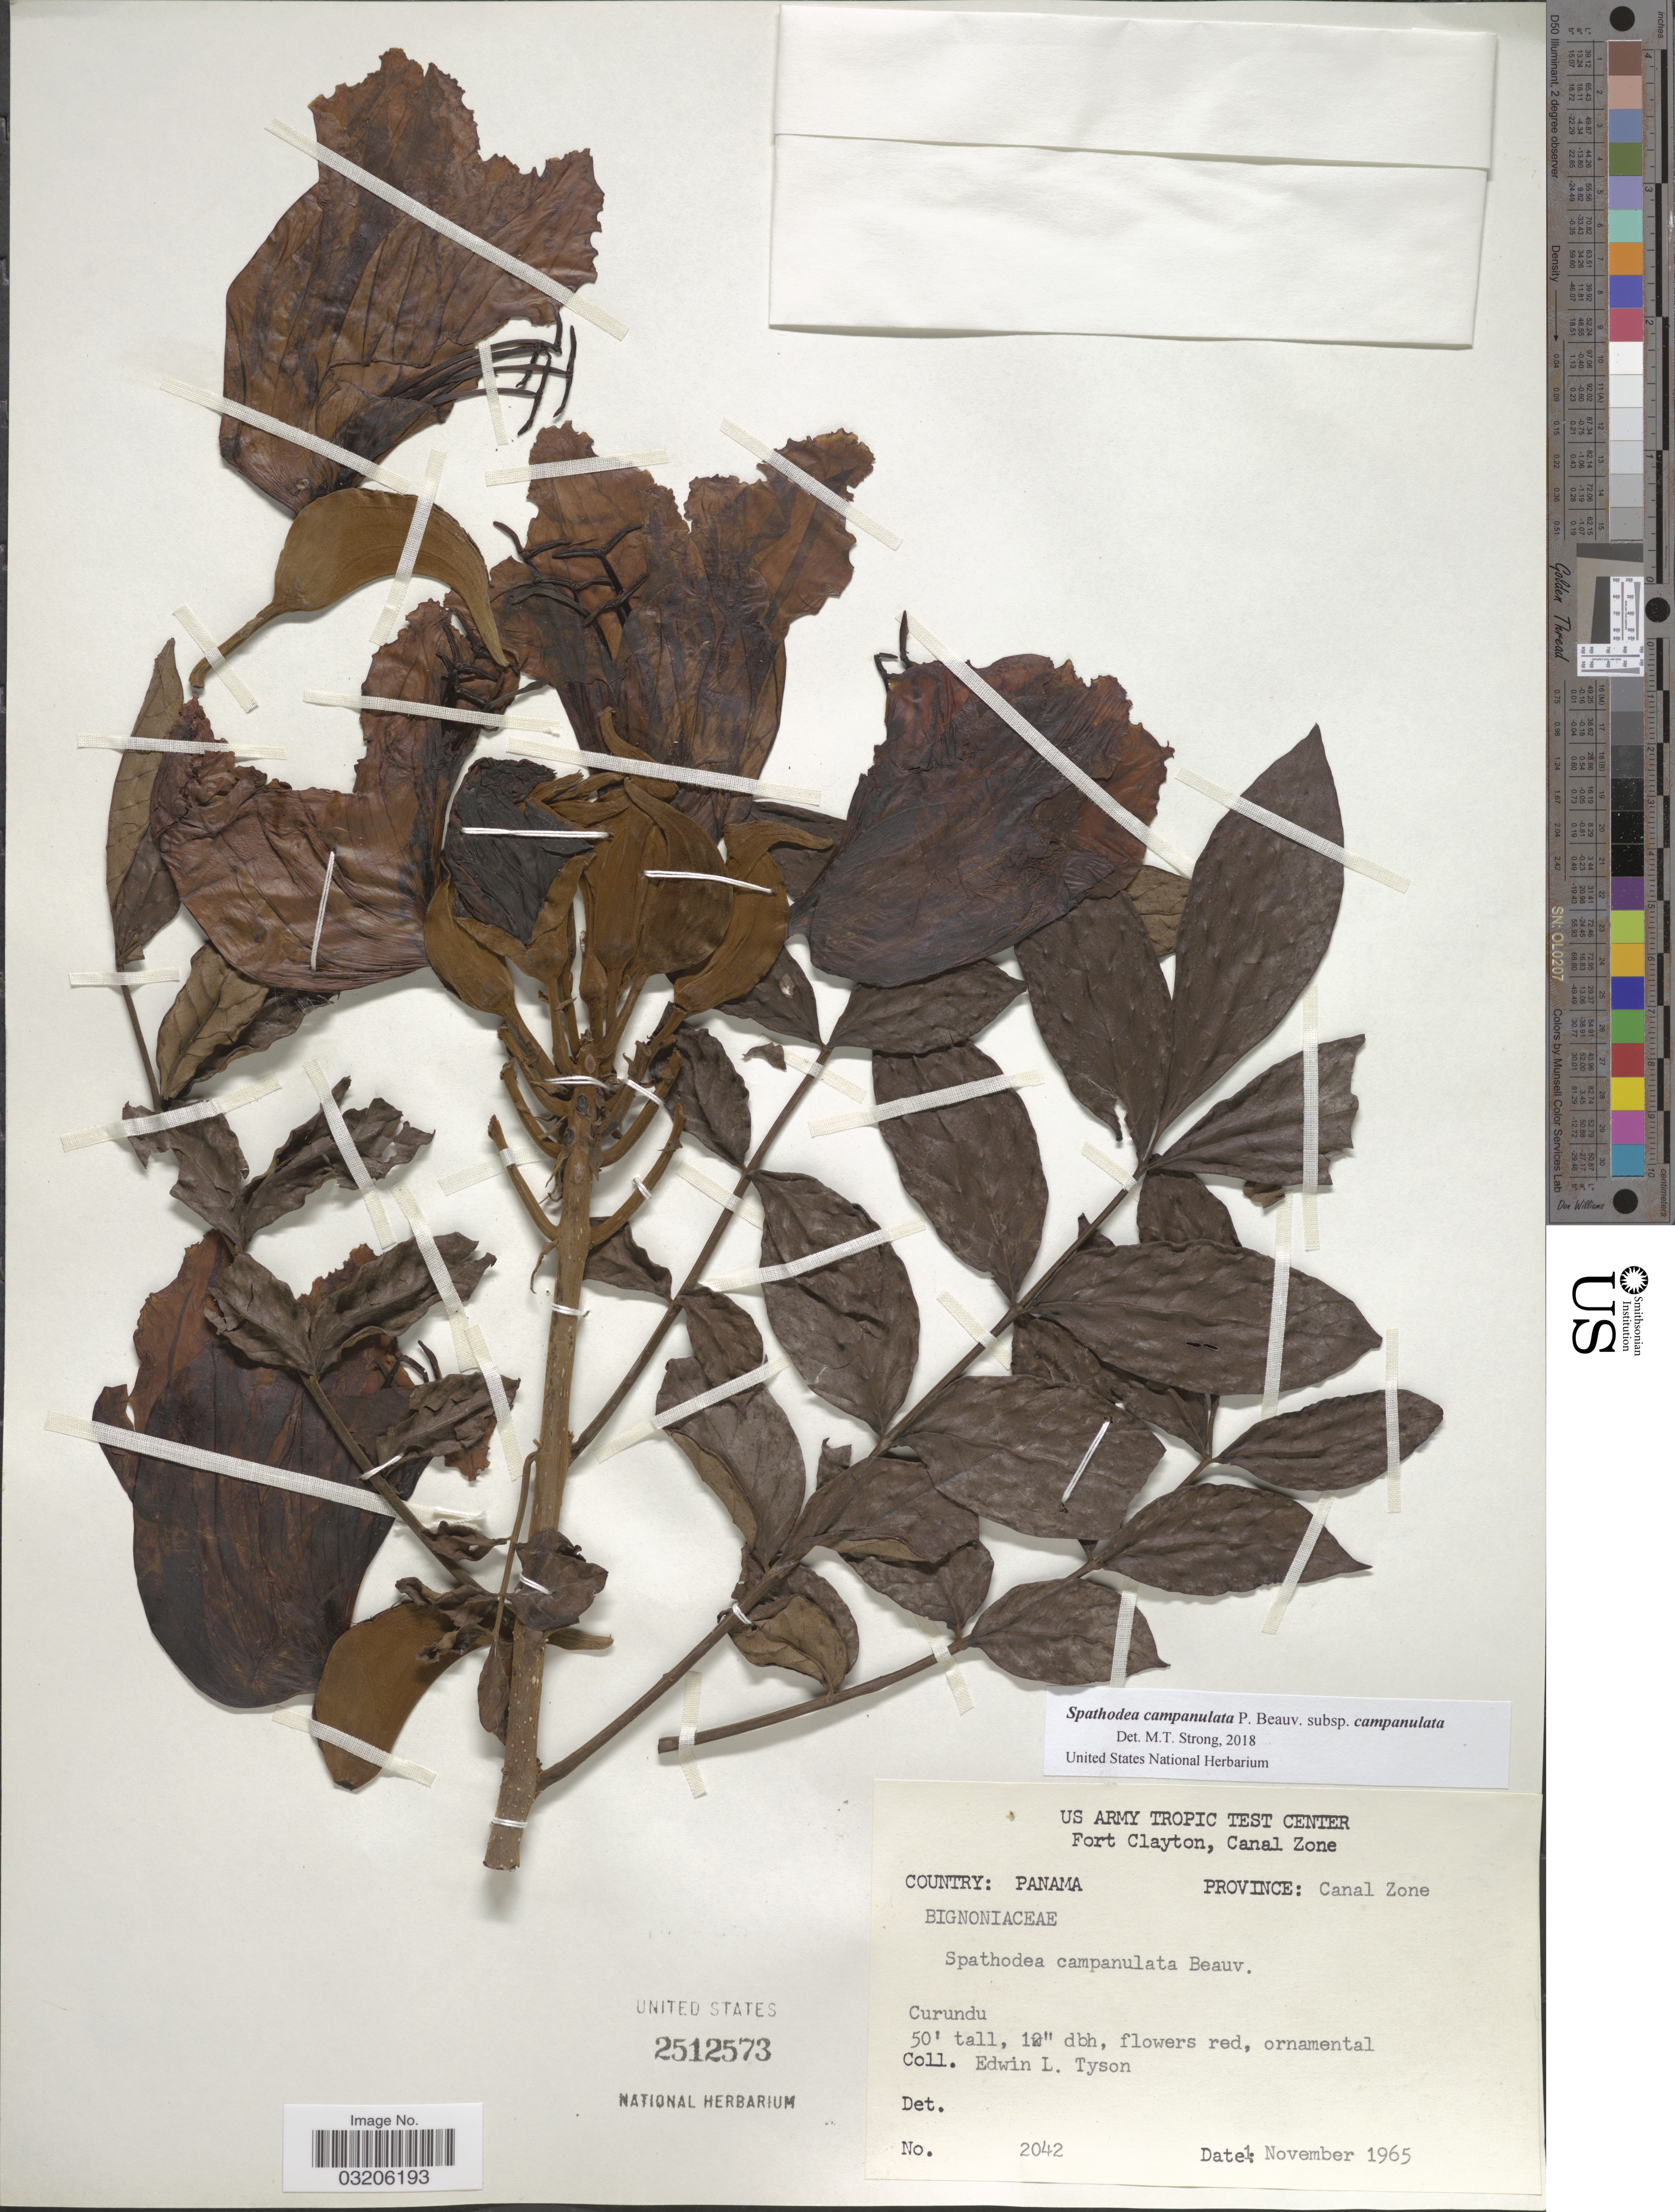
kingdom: Plantae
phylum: Tracheophyta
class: Magnoliopsida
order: Lamiales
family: Bignoniaceae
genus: Spathodea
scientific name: Spathodea campanulata subsp. campanulata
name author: P. Beauv.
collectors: E. L. Tyson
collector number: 2042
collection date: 1965-11-01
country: Panama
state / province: Colón / Panamá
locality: Province: Canal Zone. Curundu.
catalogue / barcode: US 2512573